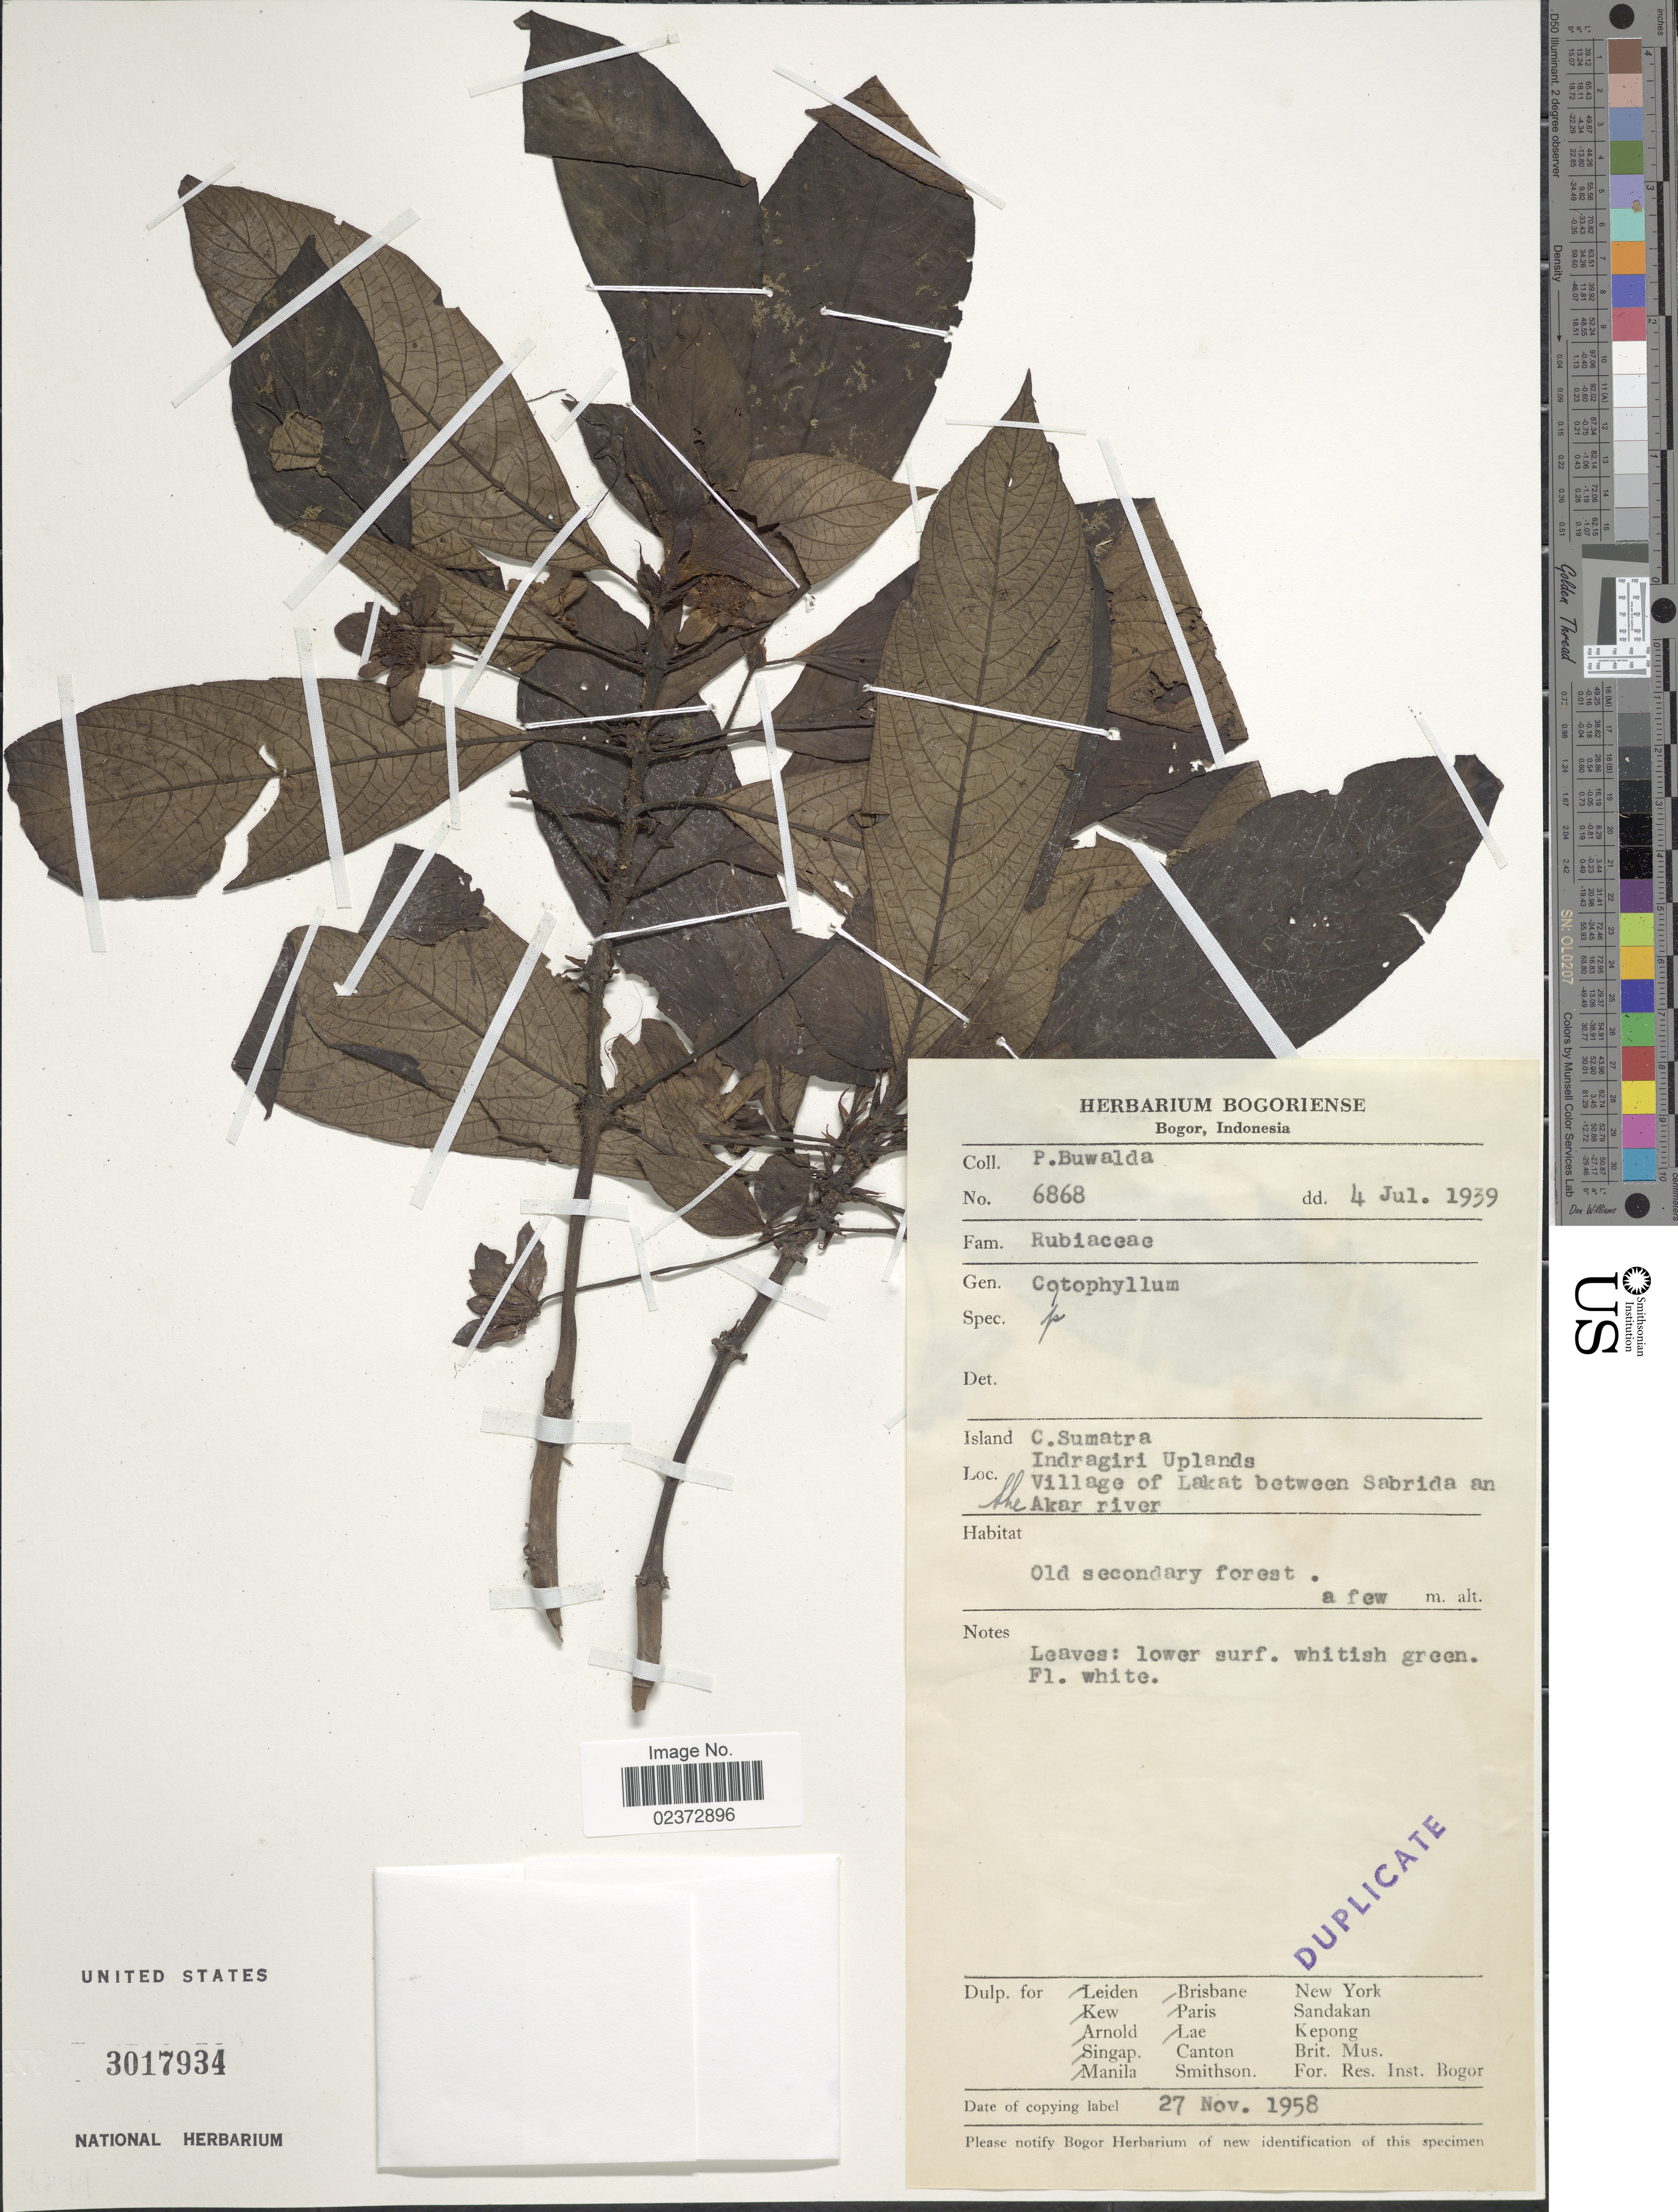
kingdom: Plantae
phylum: Tracheophyta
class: Magnoliopsida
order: Gentianales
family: Rubiaceae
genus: Coptophyllum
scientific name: Coptophyllum sp.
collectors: P. Buwalda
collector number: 6868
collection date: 1939-07-04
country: Indonesia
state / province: Sumatra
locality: Island C. Sumatra, Indragiri Uplands, Village of Lakat between Sabrida an the Akar river, Old secondary forest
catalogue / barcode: US 3017934